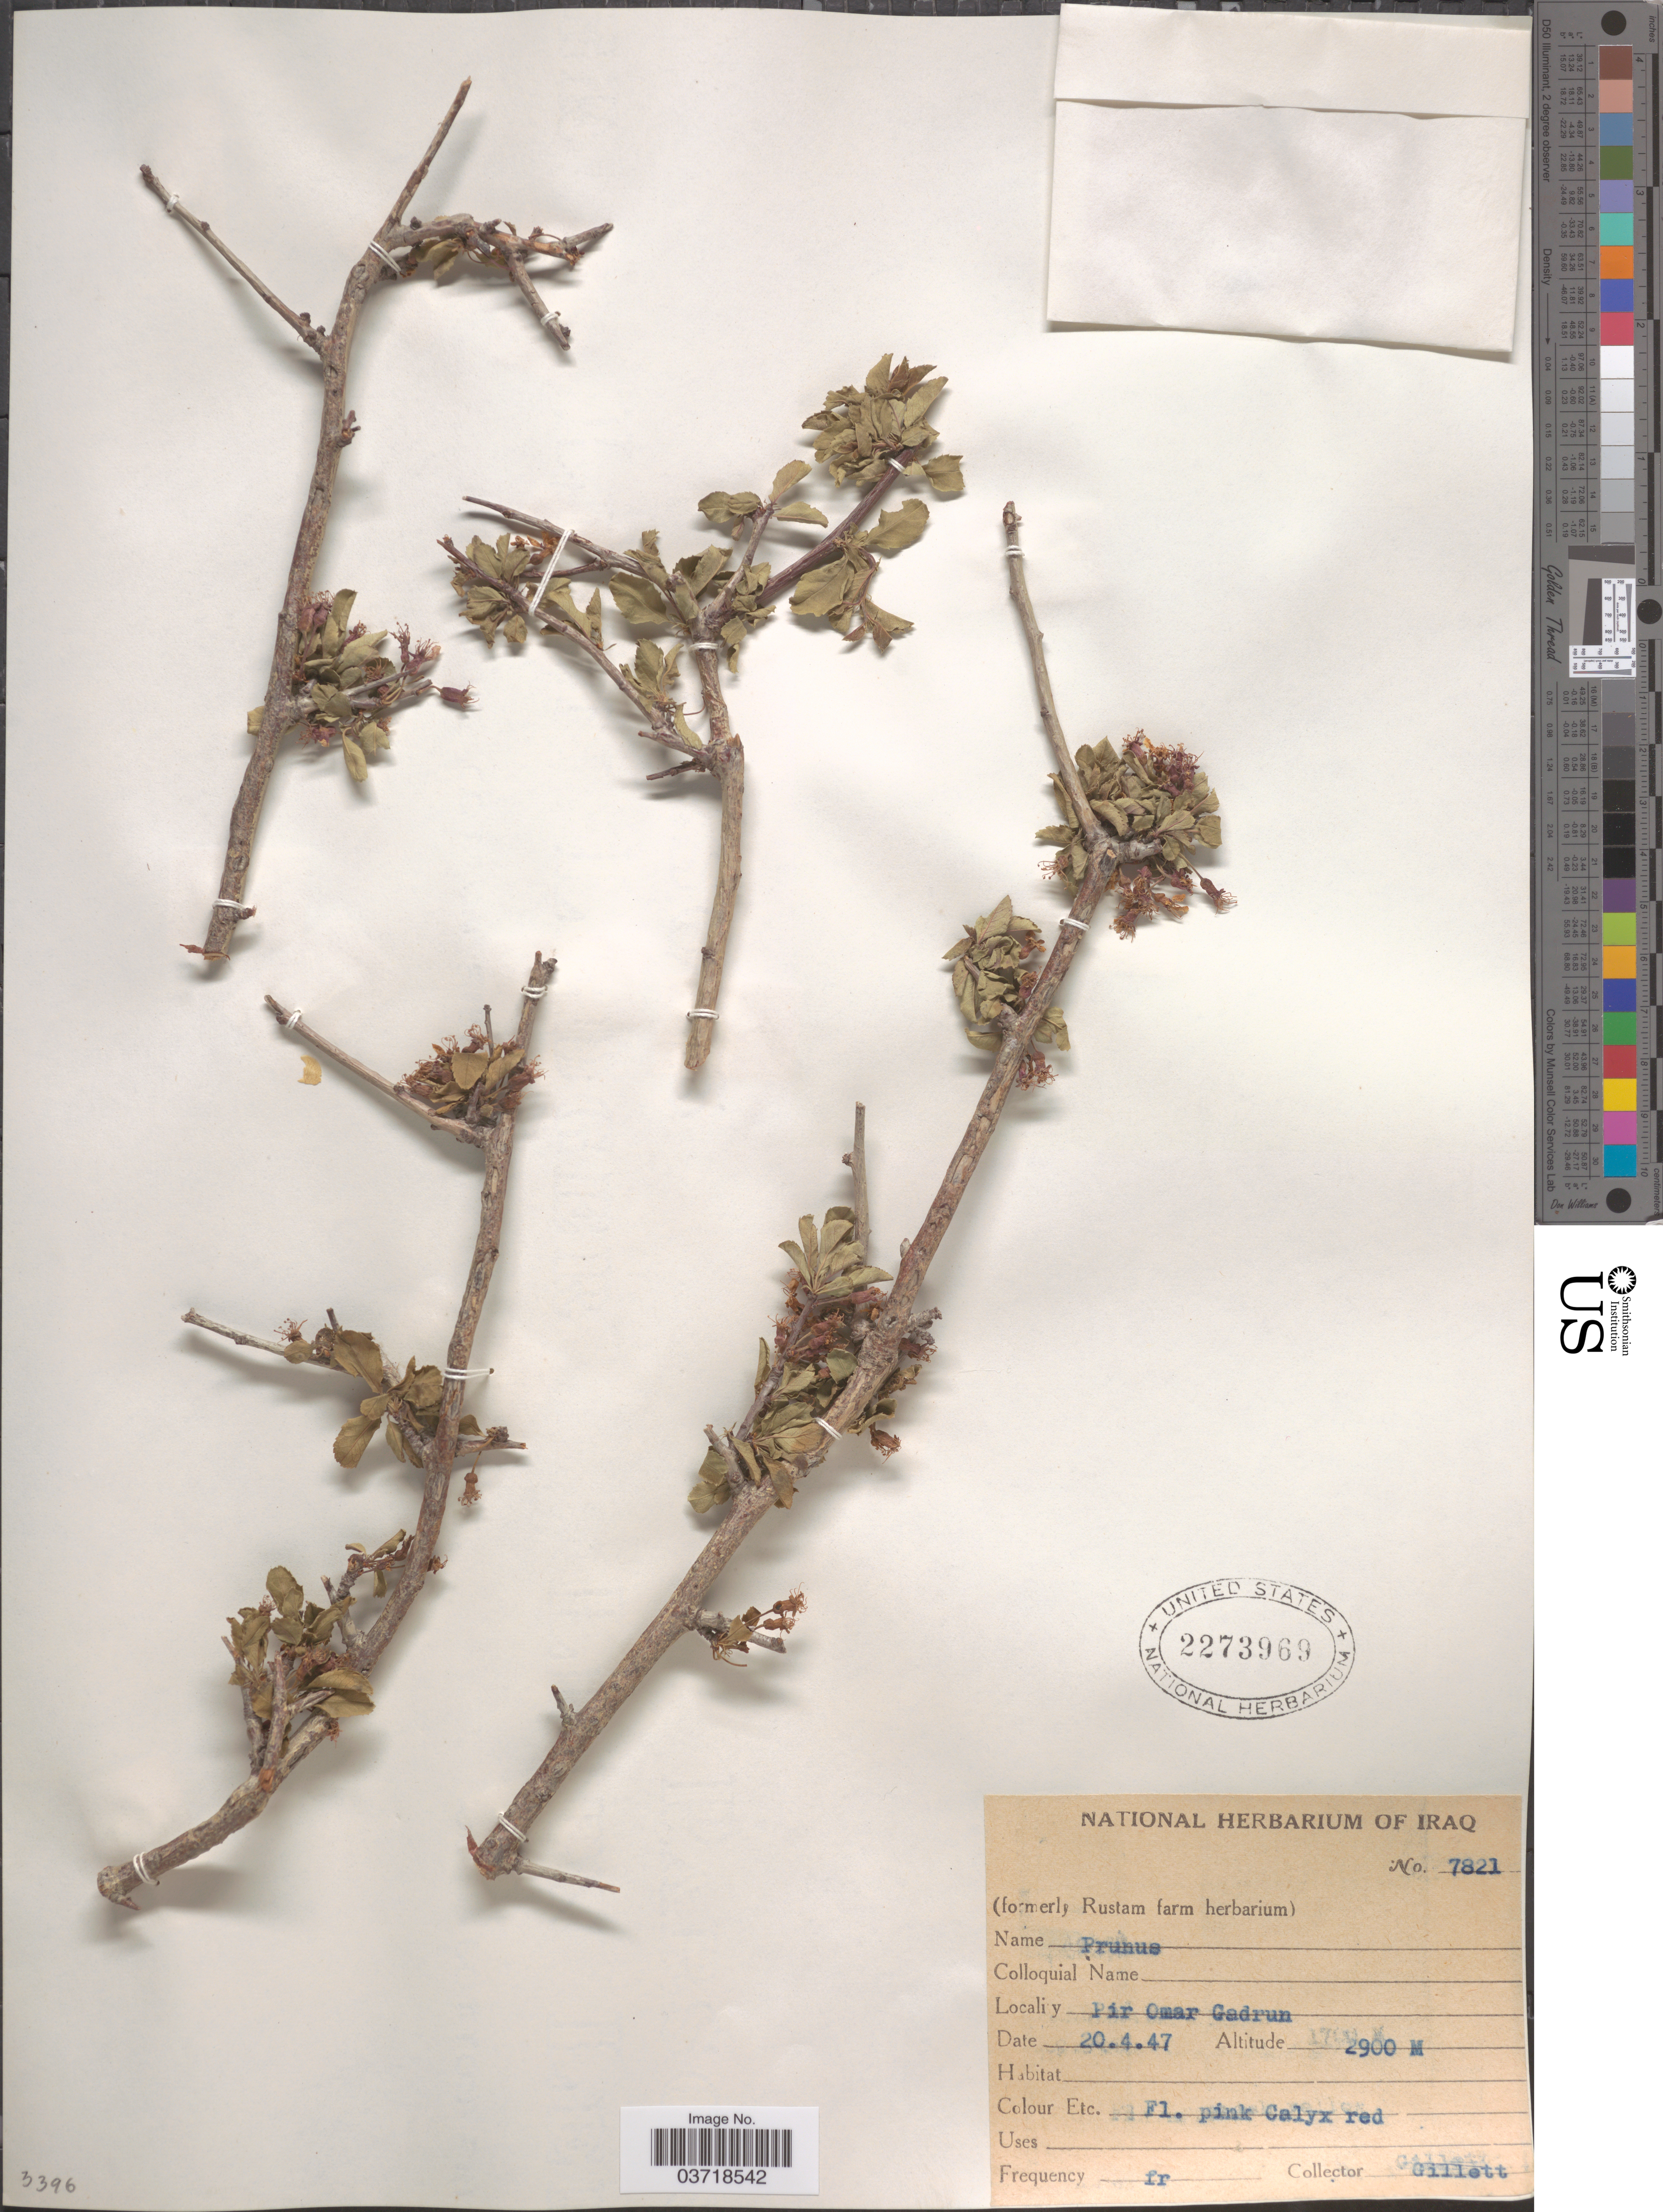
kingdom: Plantae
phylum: Tracheophyta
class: Magnoliopsida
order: Rosales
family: Rosaceae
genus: Prunus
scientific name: Prunus sp.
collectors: Gillett, --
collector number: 7821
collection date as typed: Transcribed d/m/y: 20/4/47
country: Iraq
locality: Pir Omar Gadrun.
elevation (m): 2900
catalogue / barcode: US 2273969